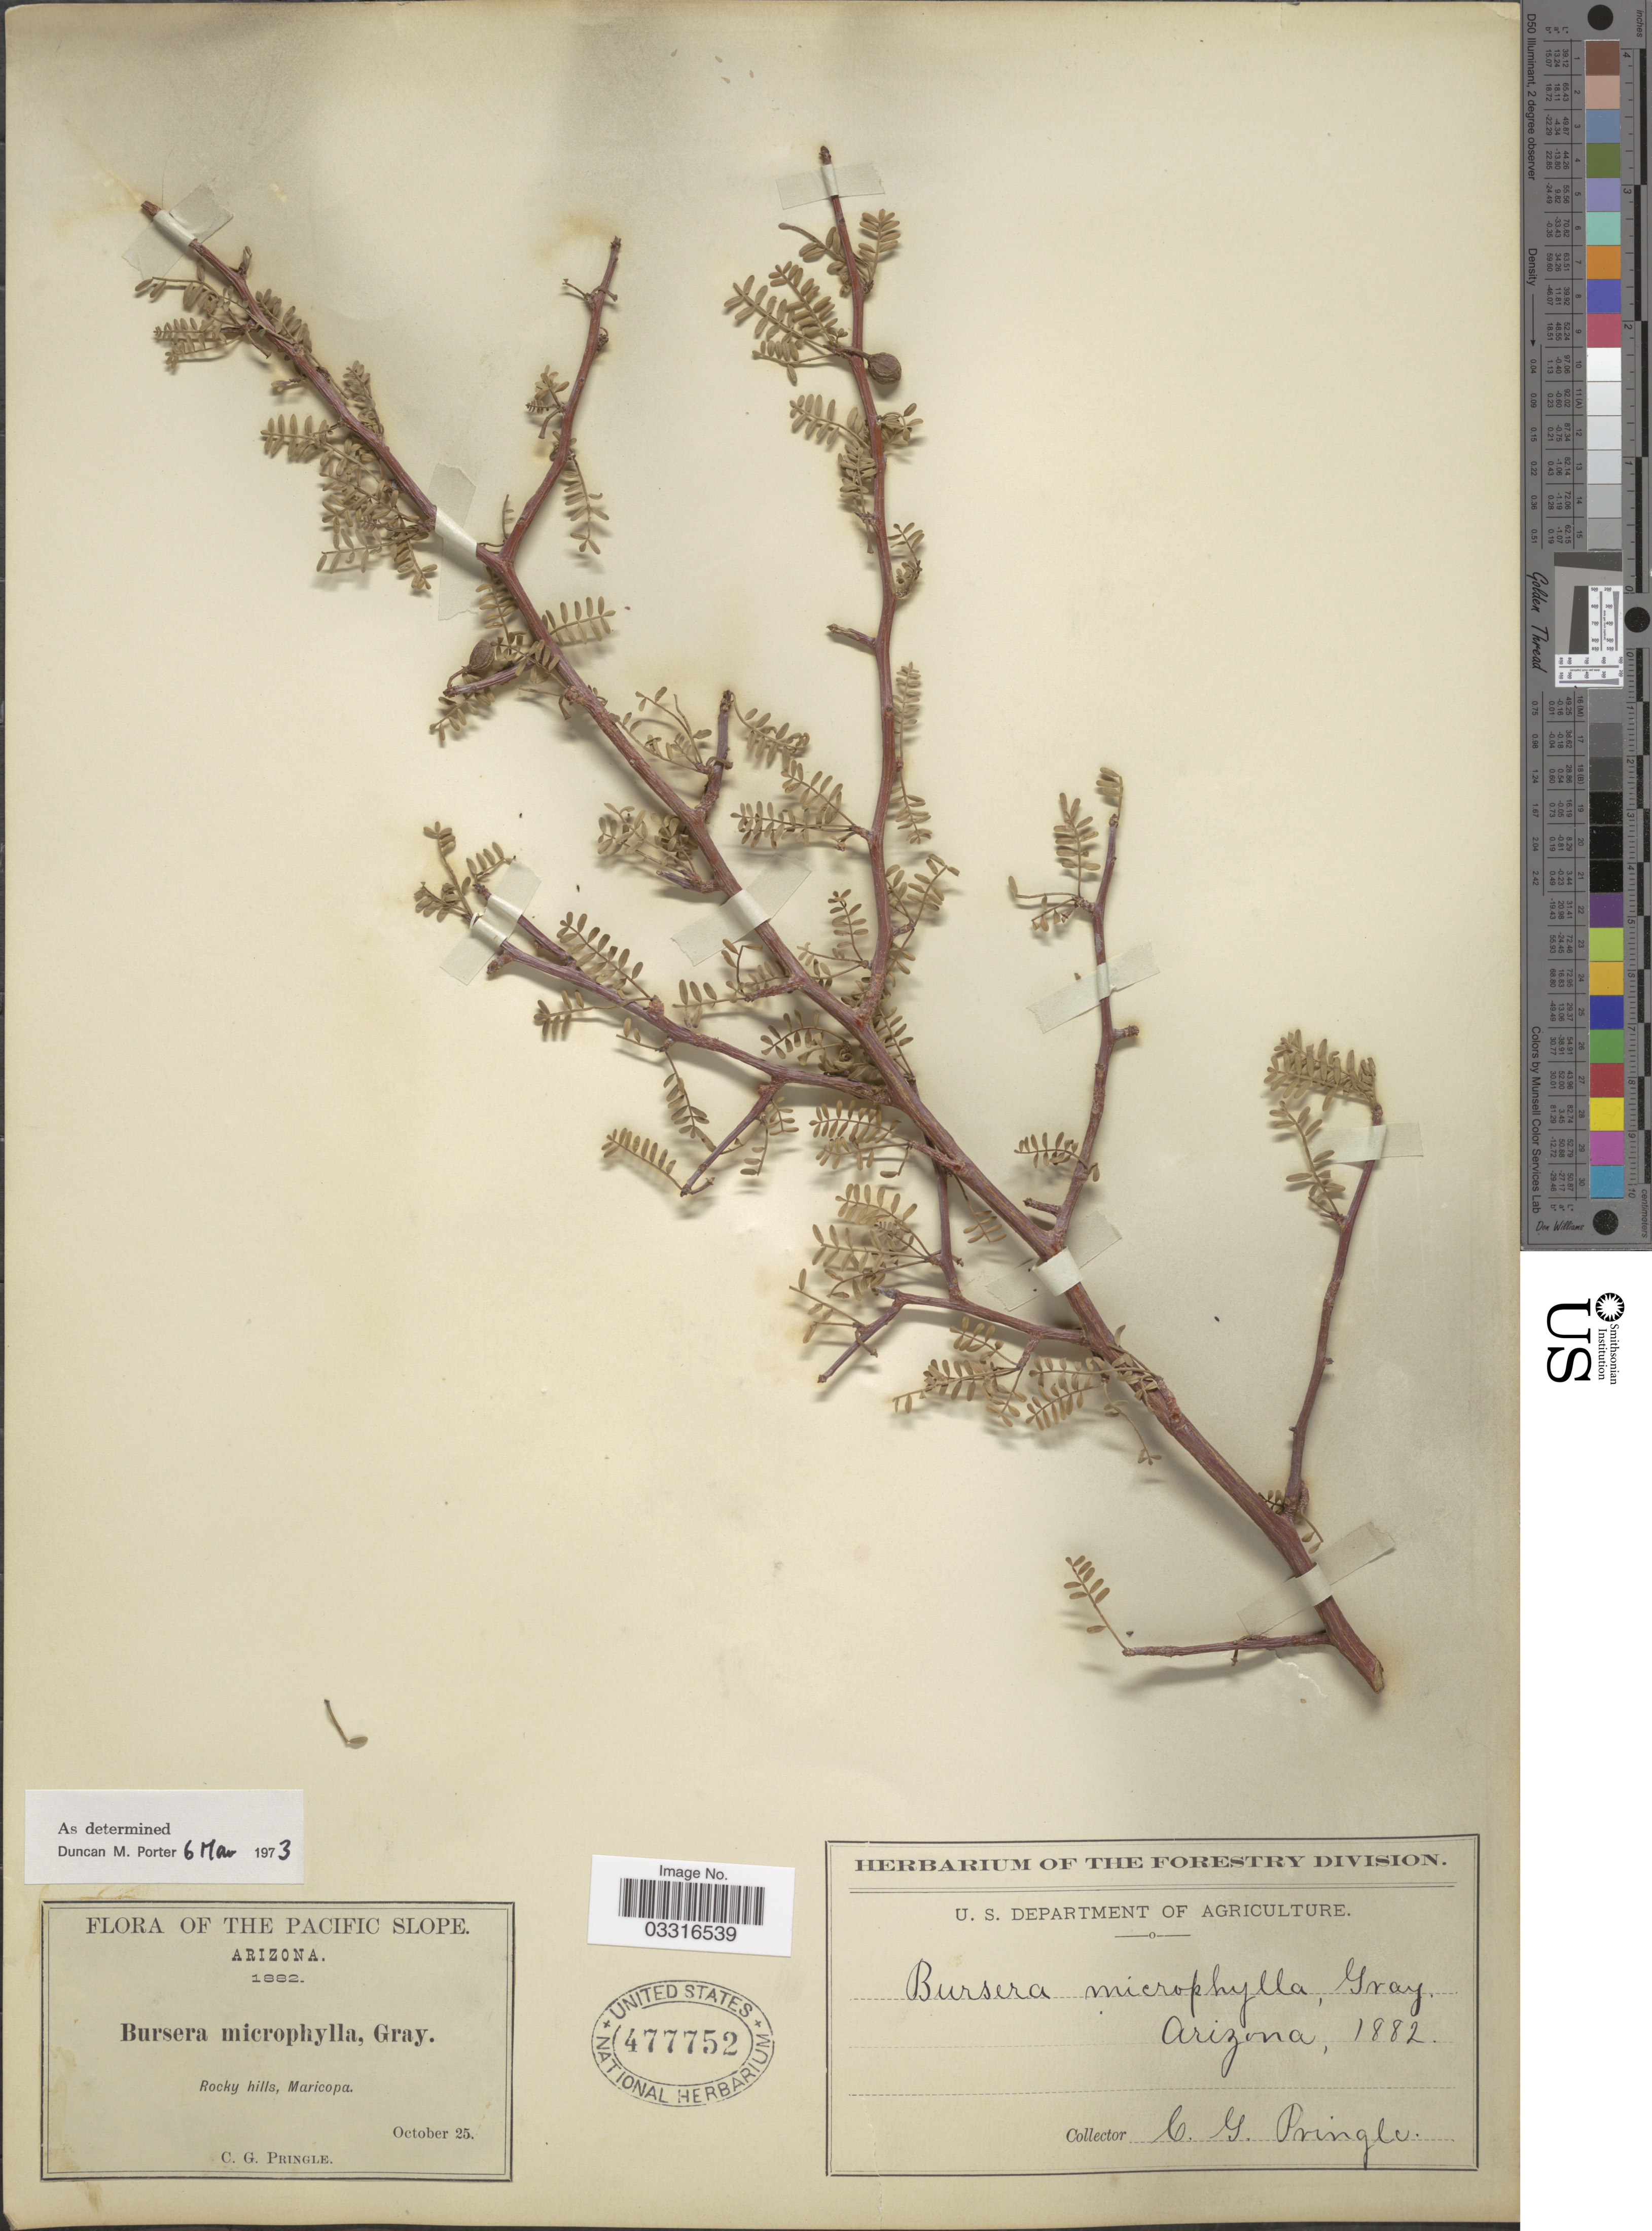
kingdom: Plantae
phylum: Tracheophyta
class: Magnoliopsida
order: Sapindales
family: Burseraceae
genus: Bursera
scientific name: Bursera microphylla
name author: A. Gray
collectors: C. G. Pringle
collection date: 1882-10-25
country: United States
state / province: Arizona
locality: The Pacific Slope. Rocky hills, Maricopa.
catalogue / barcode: US 477752